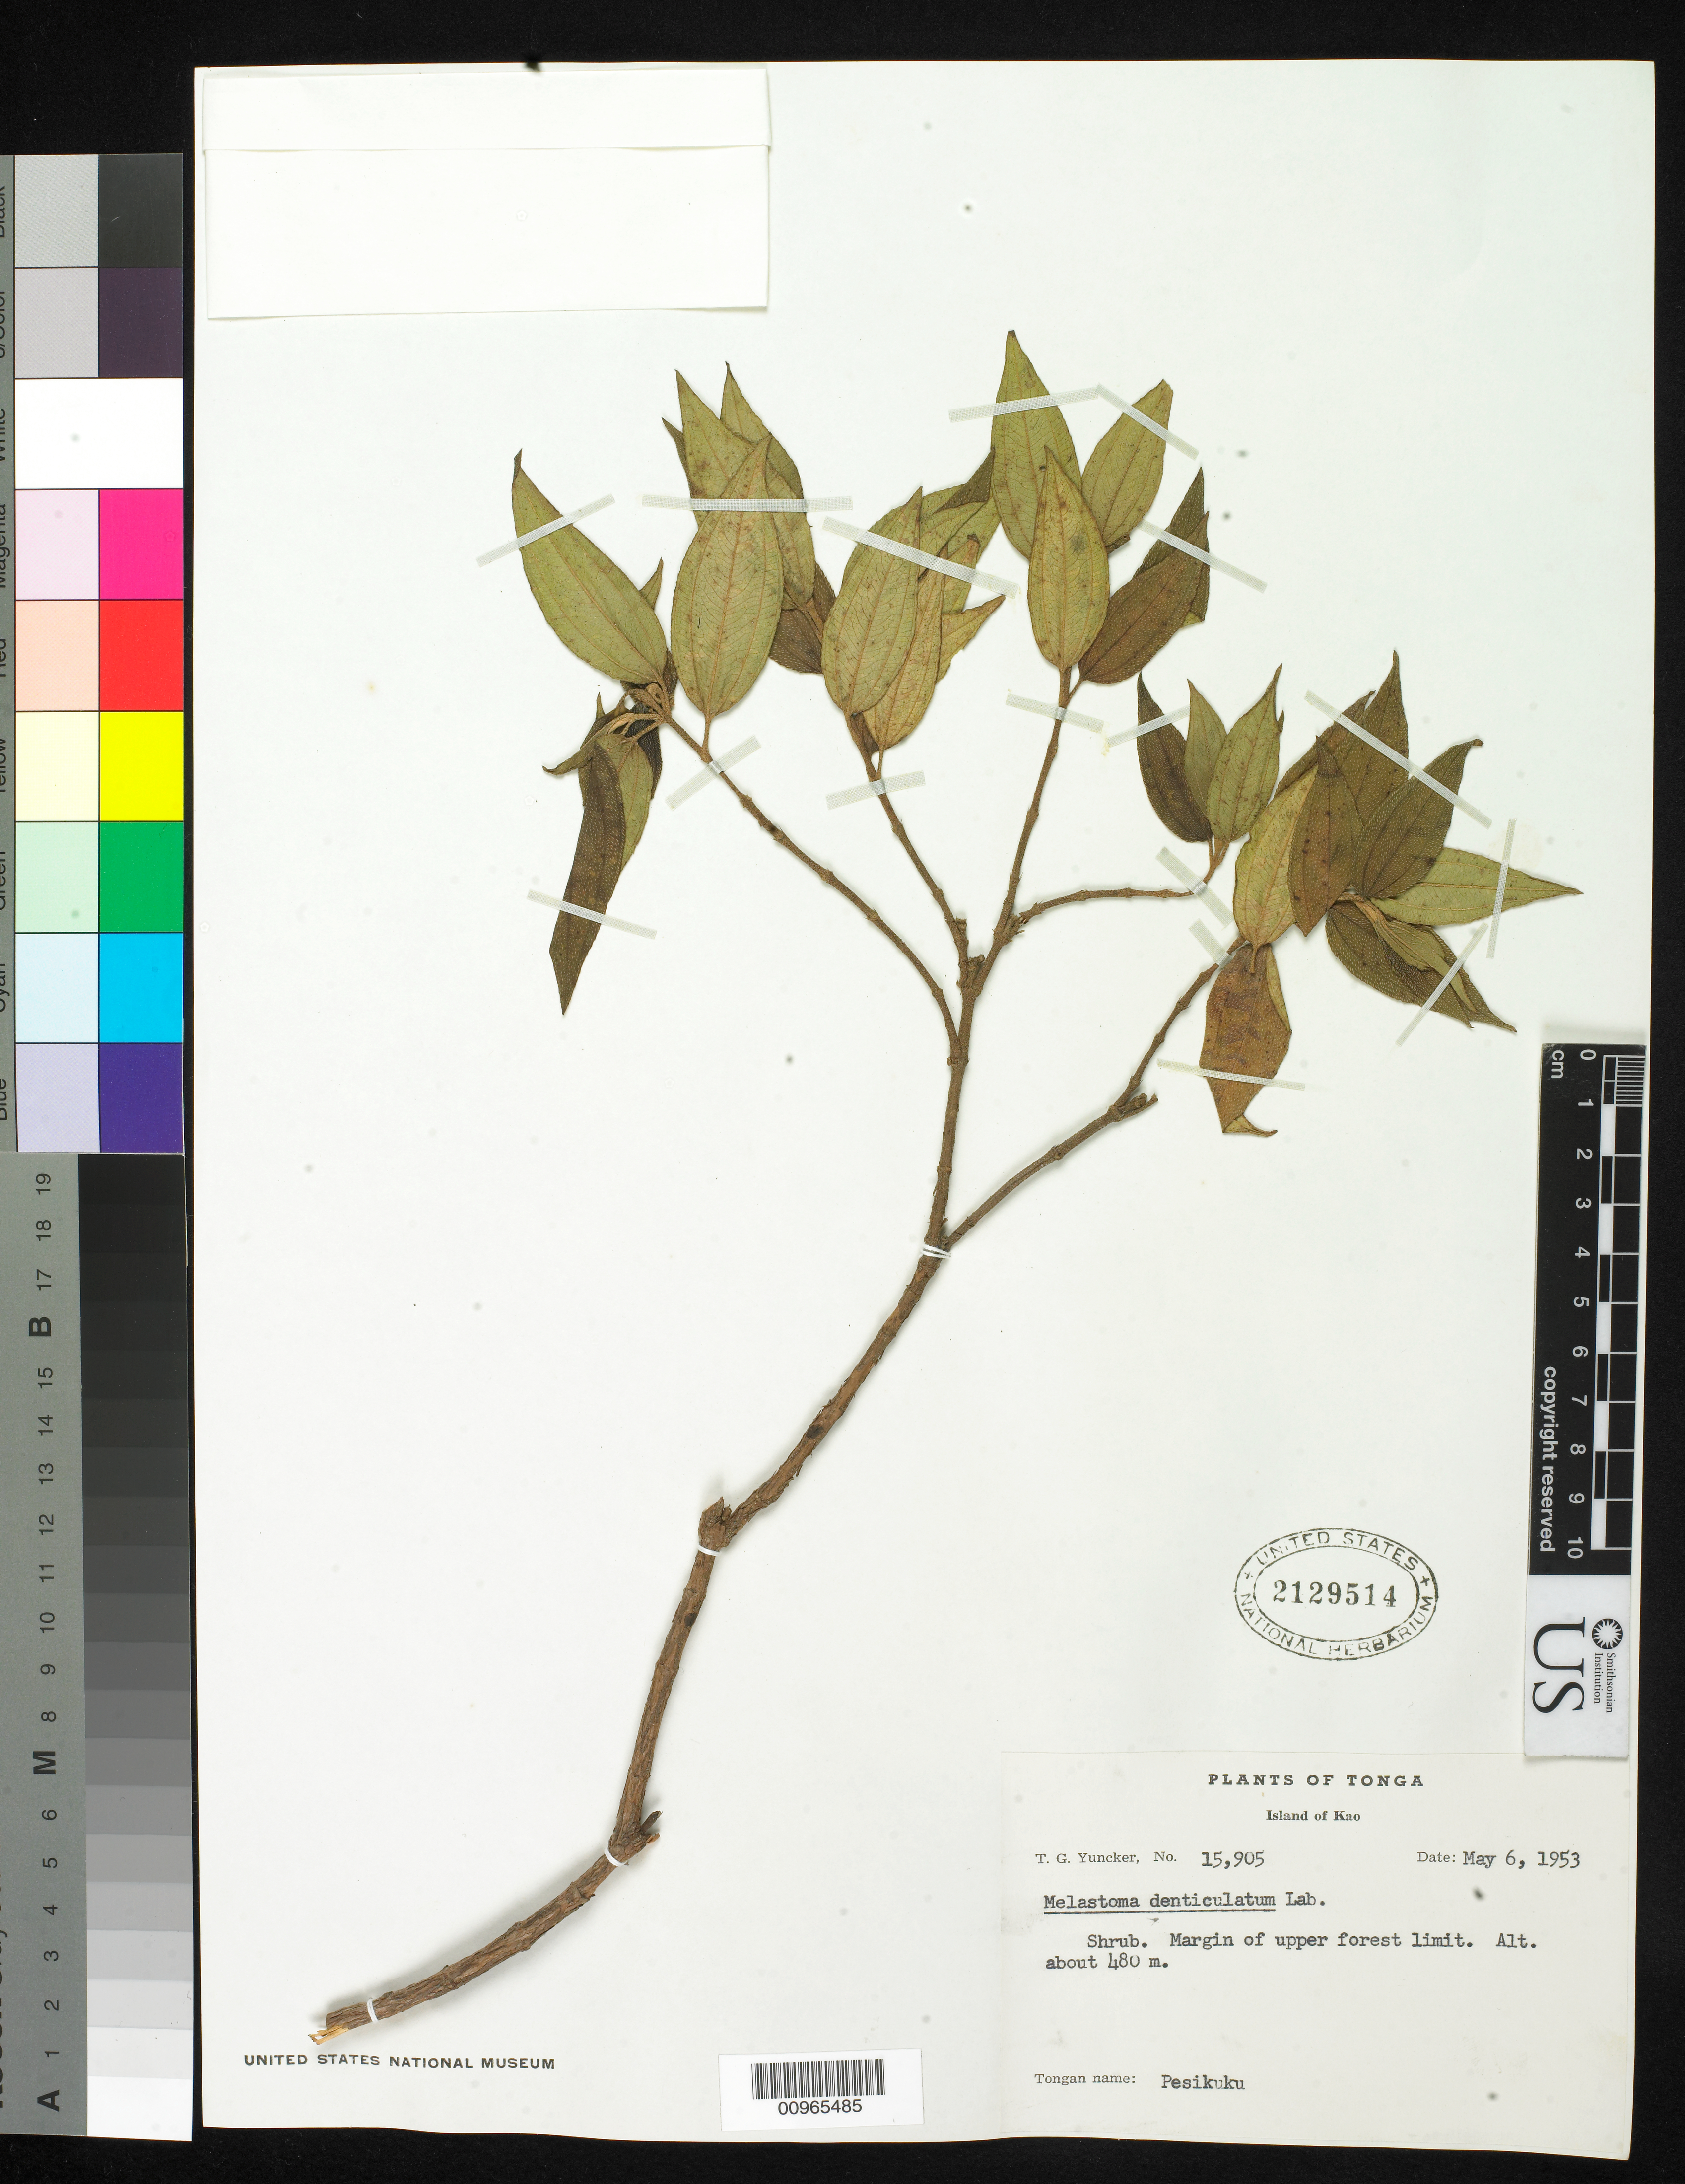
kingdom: Plantae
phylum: Tracheophyta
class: Magnoliopsida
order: Myrtales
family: Melastomataceae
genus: Melastoma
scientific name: Melastoma denticulatum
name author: Labill.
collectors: T. G. Yuncker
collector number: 15905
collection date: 1953-05-06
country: Tonga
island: Kao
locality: Margin of upper forest limit, Kao,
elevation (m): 480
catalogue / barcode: US 2129514